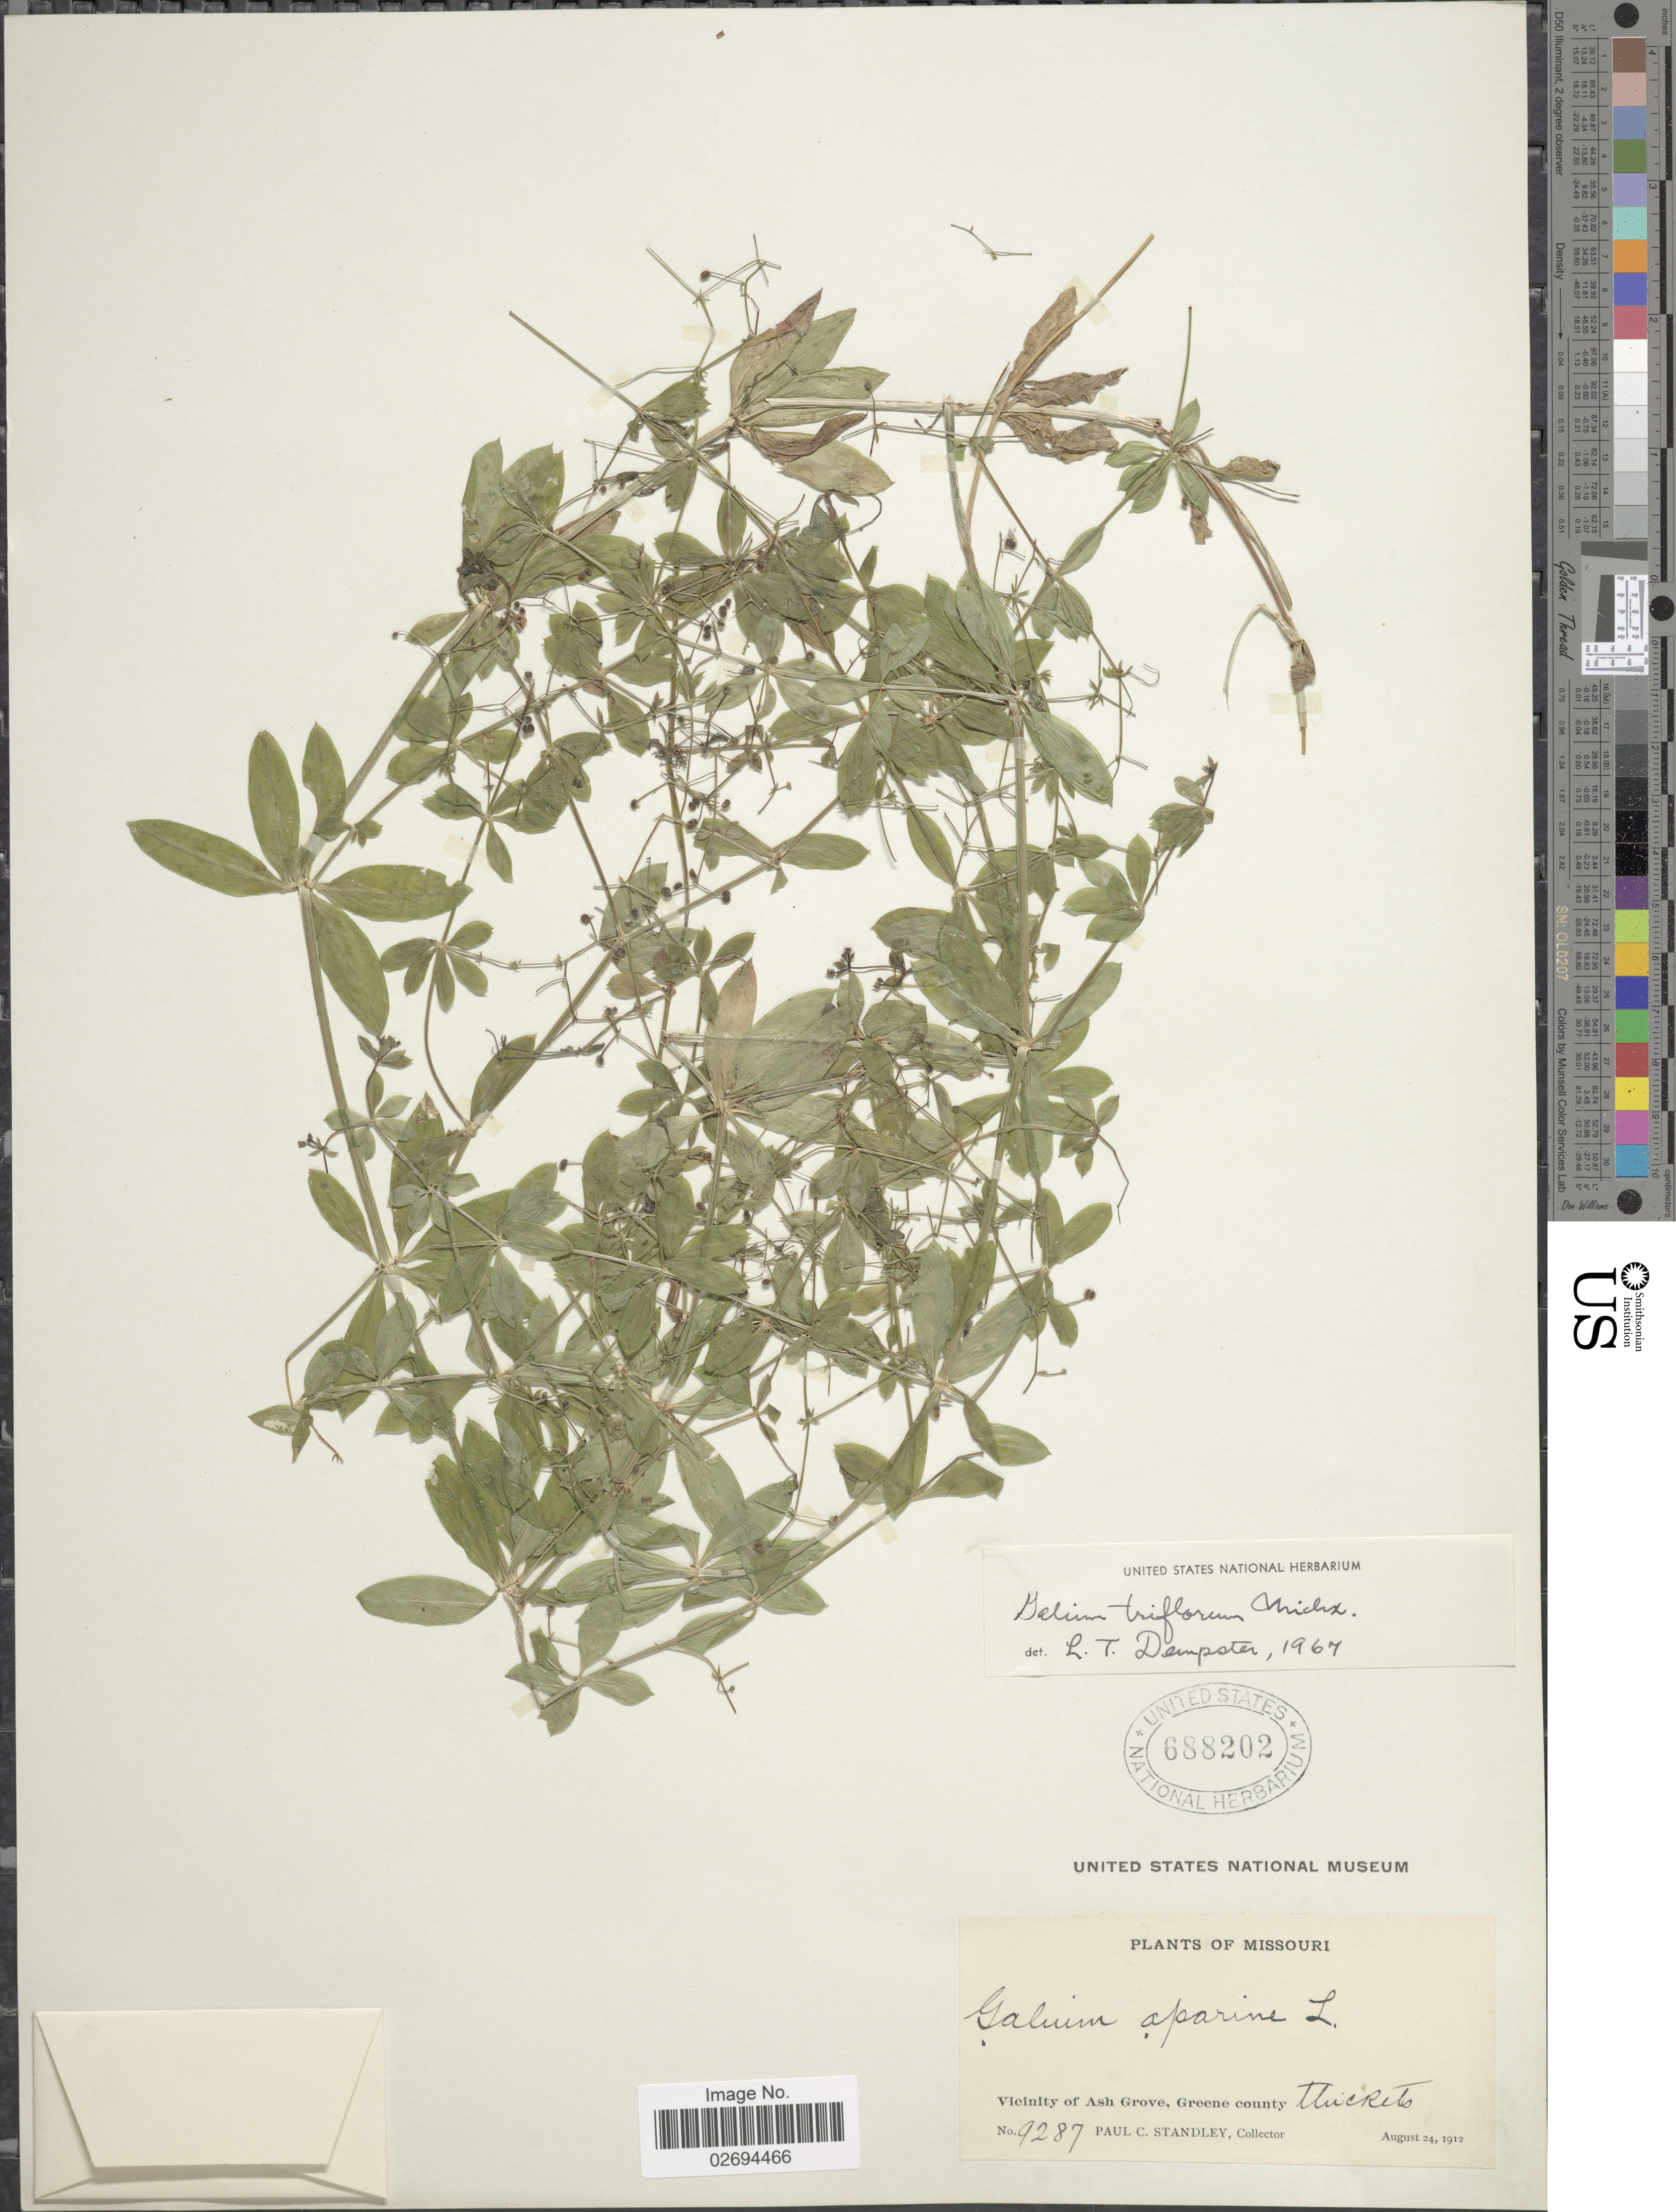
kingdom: Plantae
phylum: Tracheophyta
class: Magnoliopsida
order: Gentianales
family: Rubiaceae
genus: Galium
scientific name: Galium triflorum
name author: Michx.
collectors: P. C. Standley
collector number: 9287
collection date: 1912-08-24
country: United States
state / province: Missouri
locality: Vicinity of Ash Grove, Greene County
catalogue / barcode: US 688202